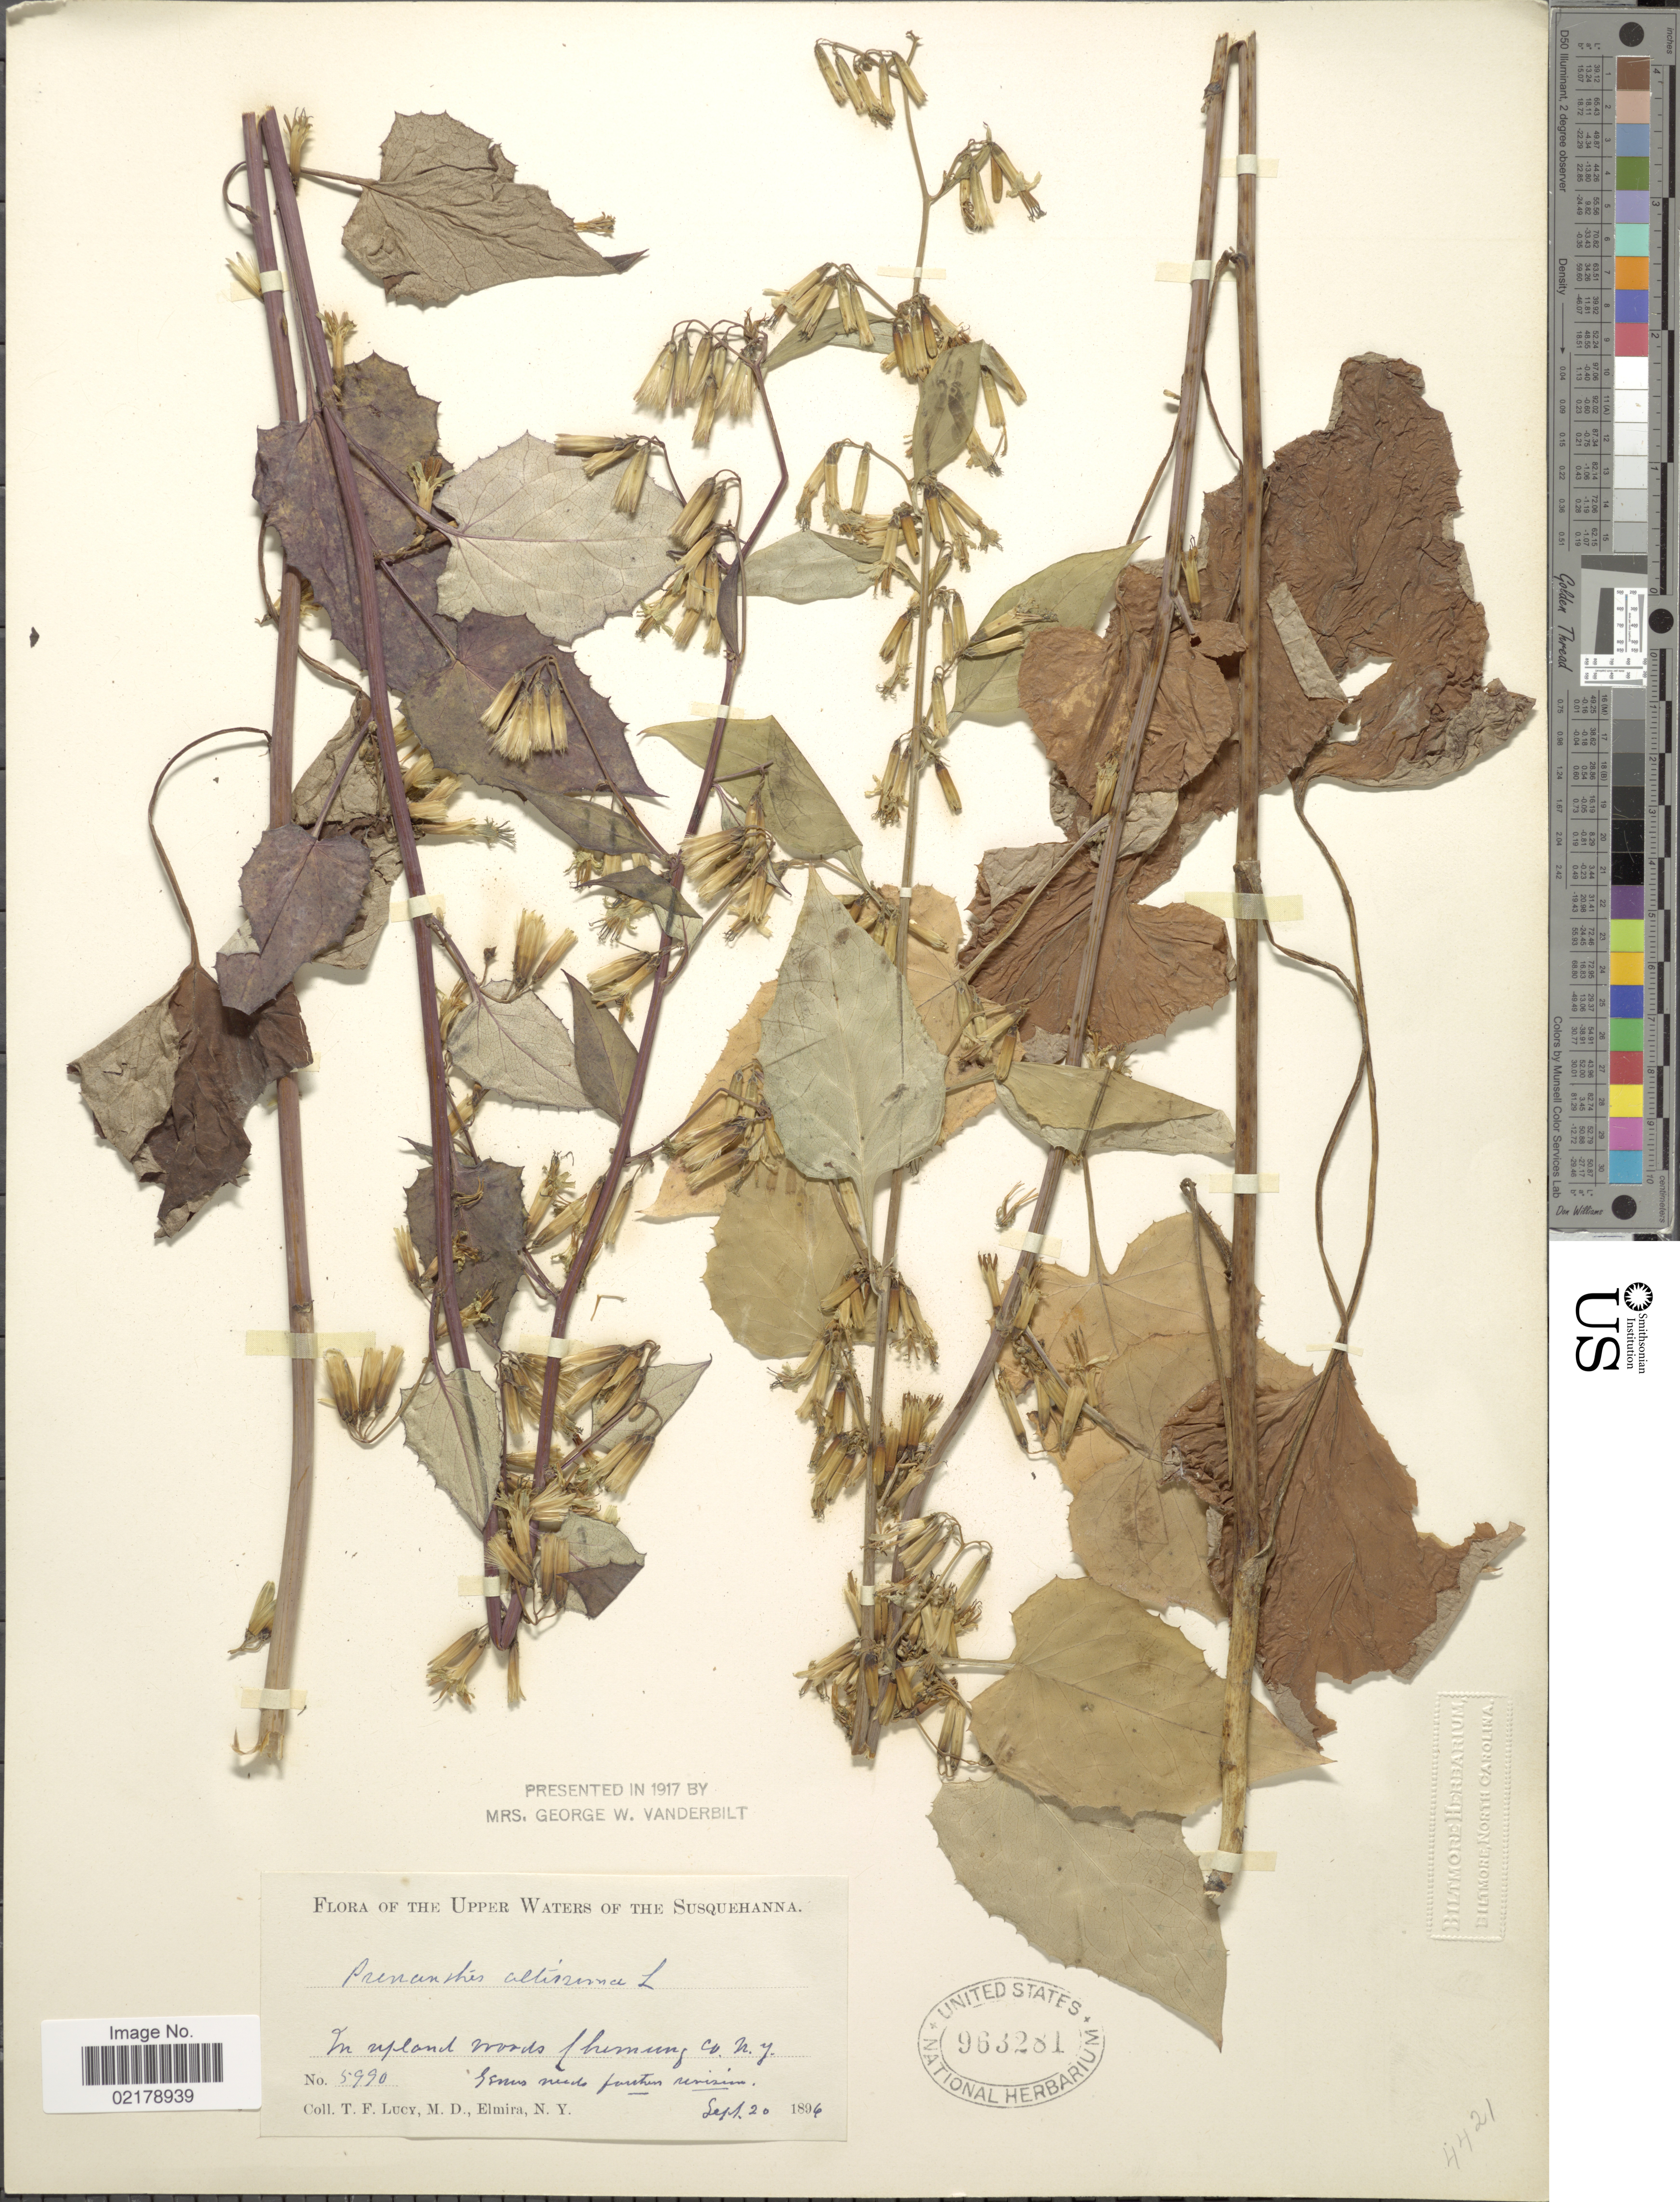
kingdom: Plantae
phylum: Tracheophyta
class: Magnoliopsida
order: Asterales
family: Asteraceae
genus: Nabalus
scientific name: Nabalus altissimus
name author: (L.) Hook.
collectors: T. Lucy & M. Elmira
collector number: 5990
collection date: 1896-09-20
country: United States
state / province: New York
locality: The Upper Waters of the Susquehanna, In upland woods of Chemung Co.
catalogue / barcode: US 963281